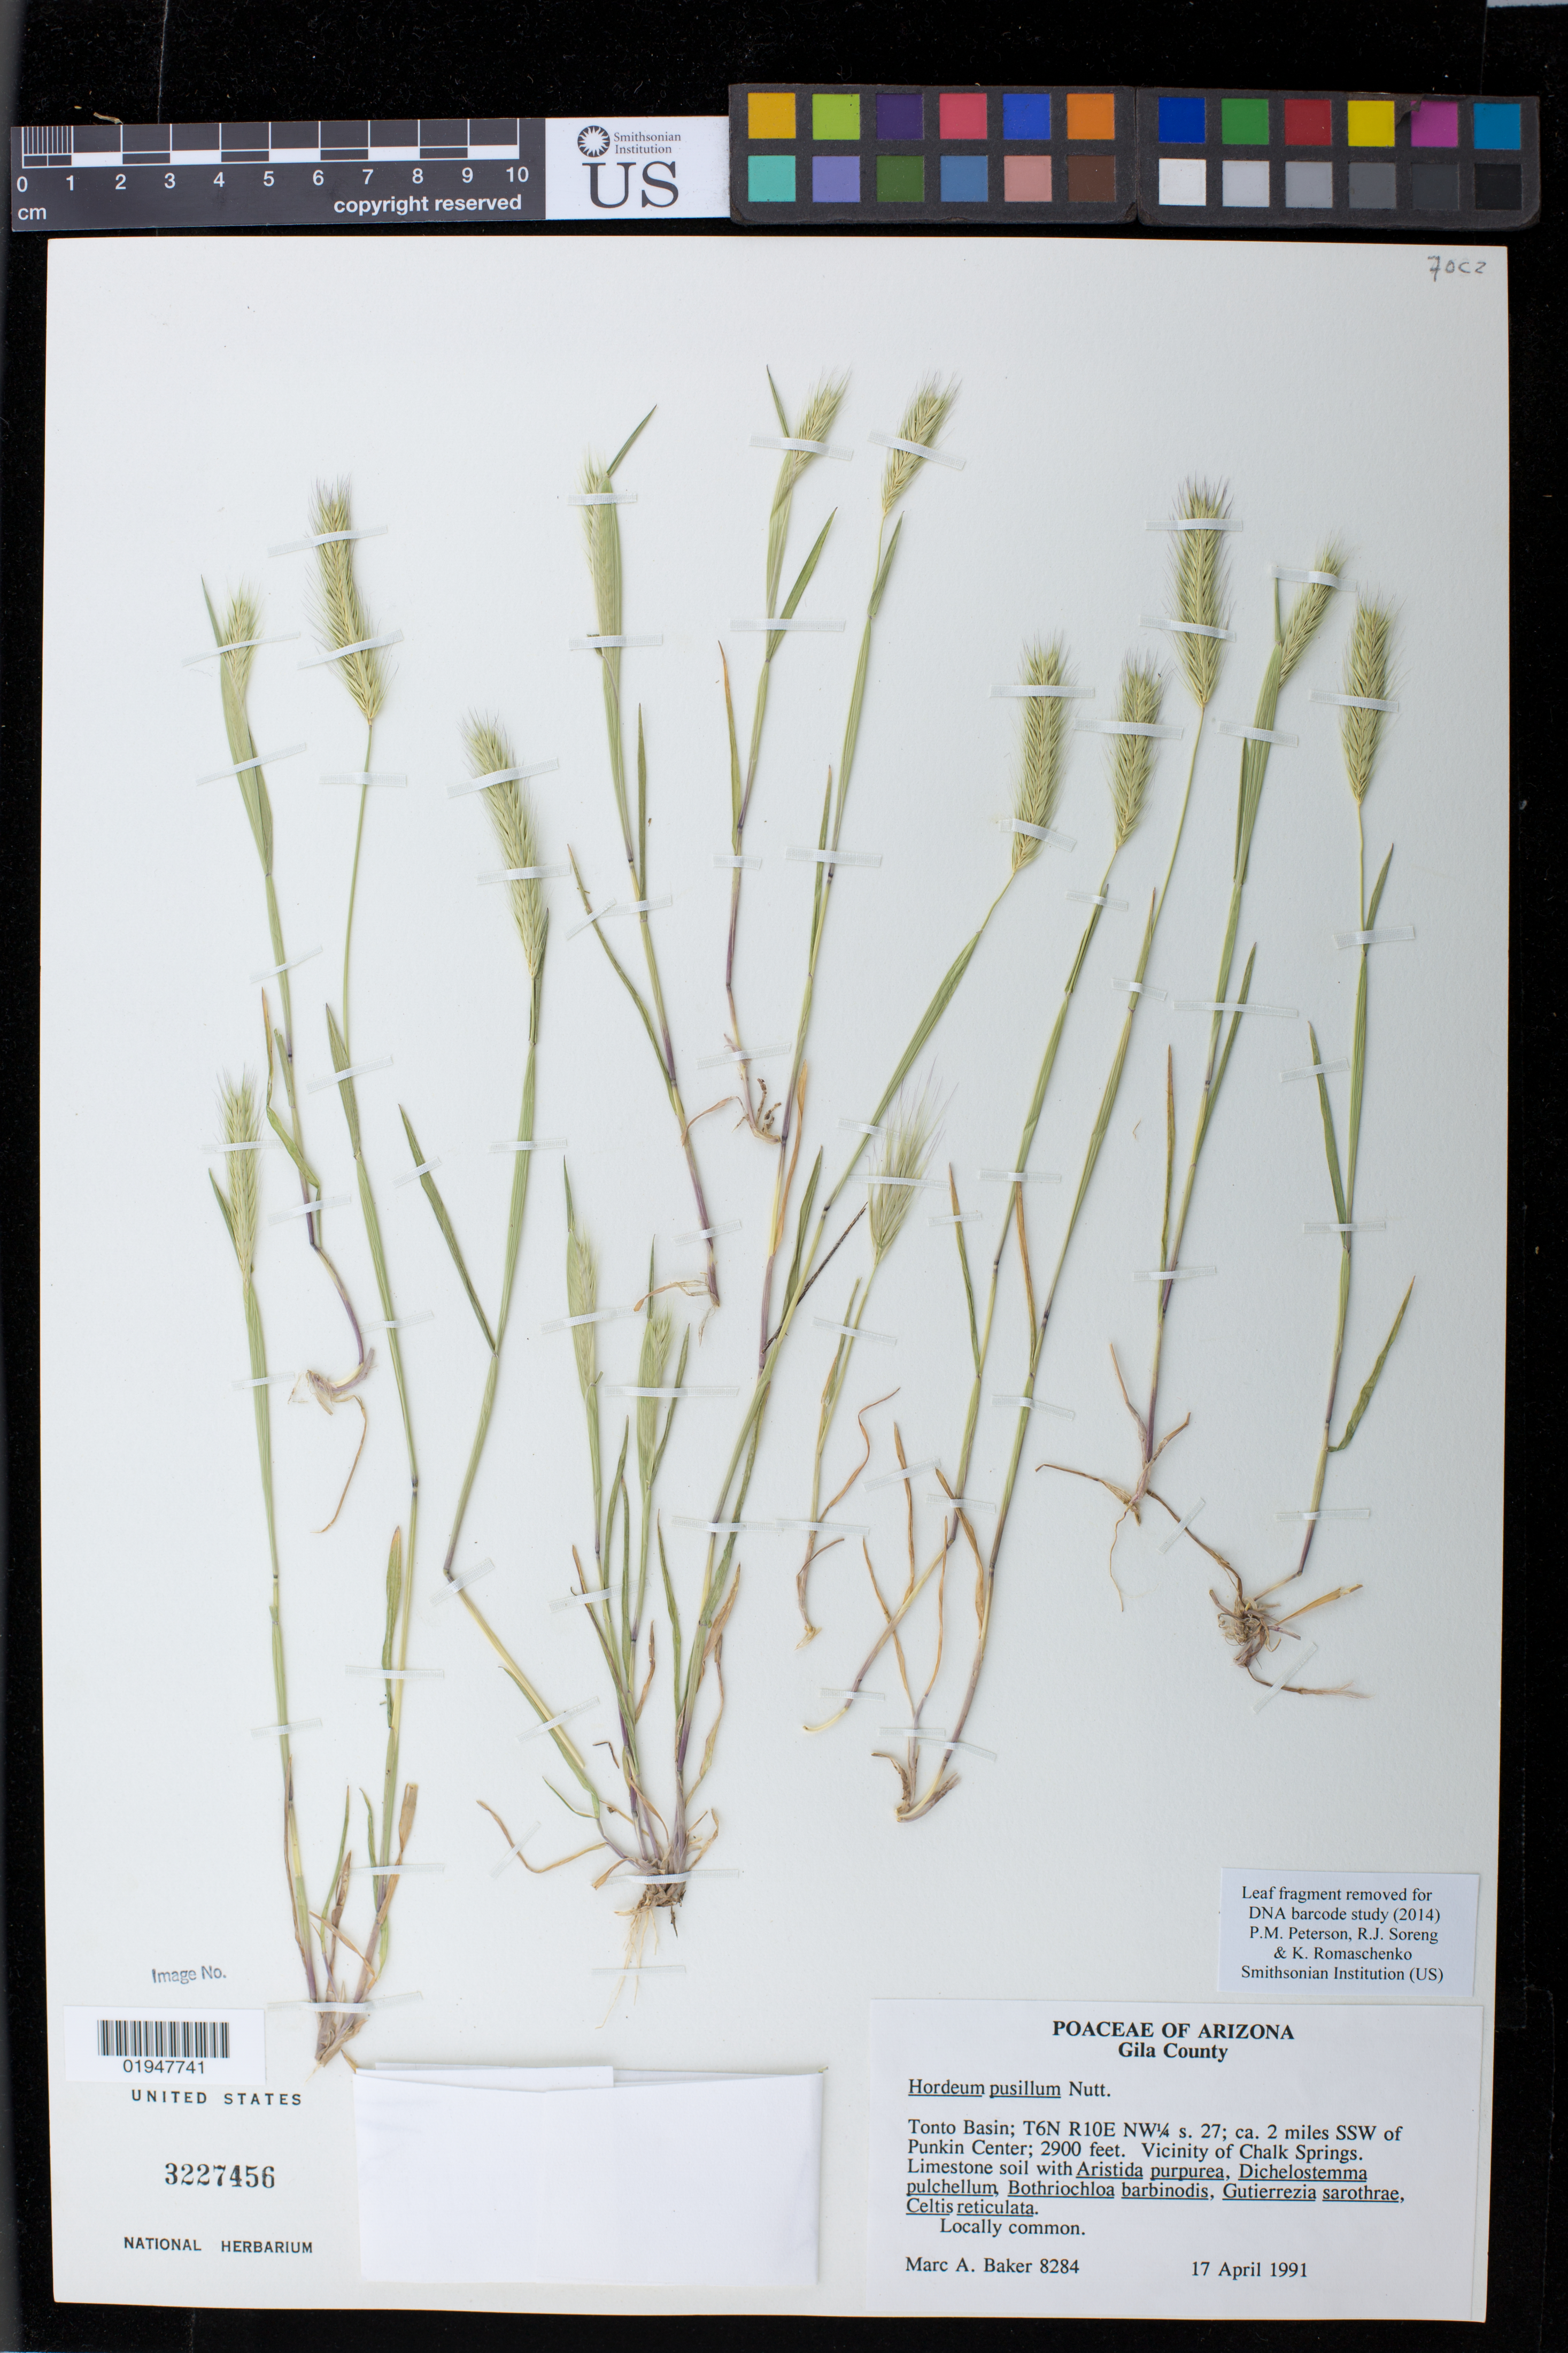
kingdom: Plantae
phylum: Tracheophyta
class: Liliopsida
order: Poales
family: Poaceae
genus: Hordeum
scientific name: Hordeum pusillum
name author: Nutt.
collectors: M. A. Baker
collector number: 8284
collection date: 1991-04-17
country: United States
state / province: Arizona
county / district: Gila County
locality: Tonto Basin; T6N R10E NW1/4 s.27; ca. 2 miles SSW of Punkin Center. Vicinity of Chalk Springs.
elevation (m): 884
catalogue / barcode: US 3227456